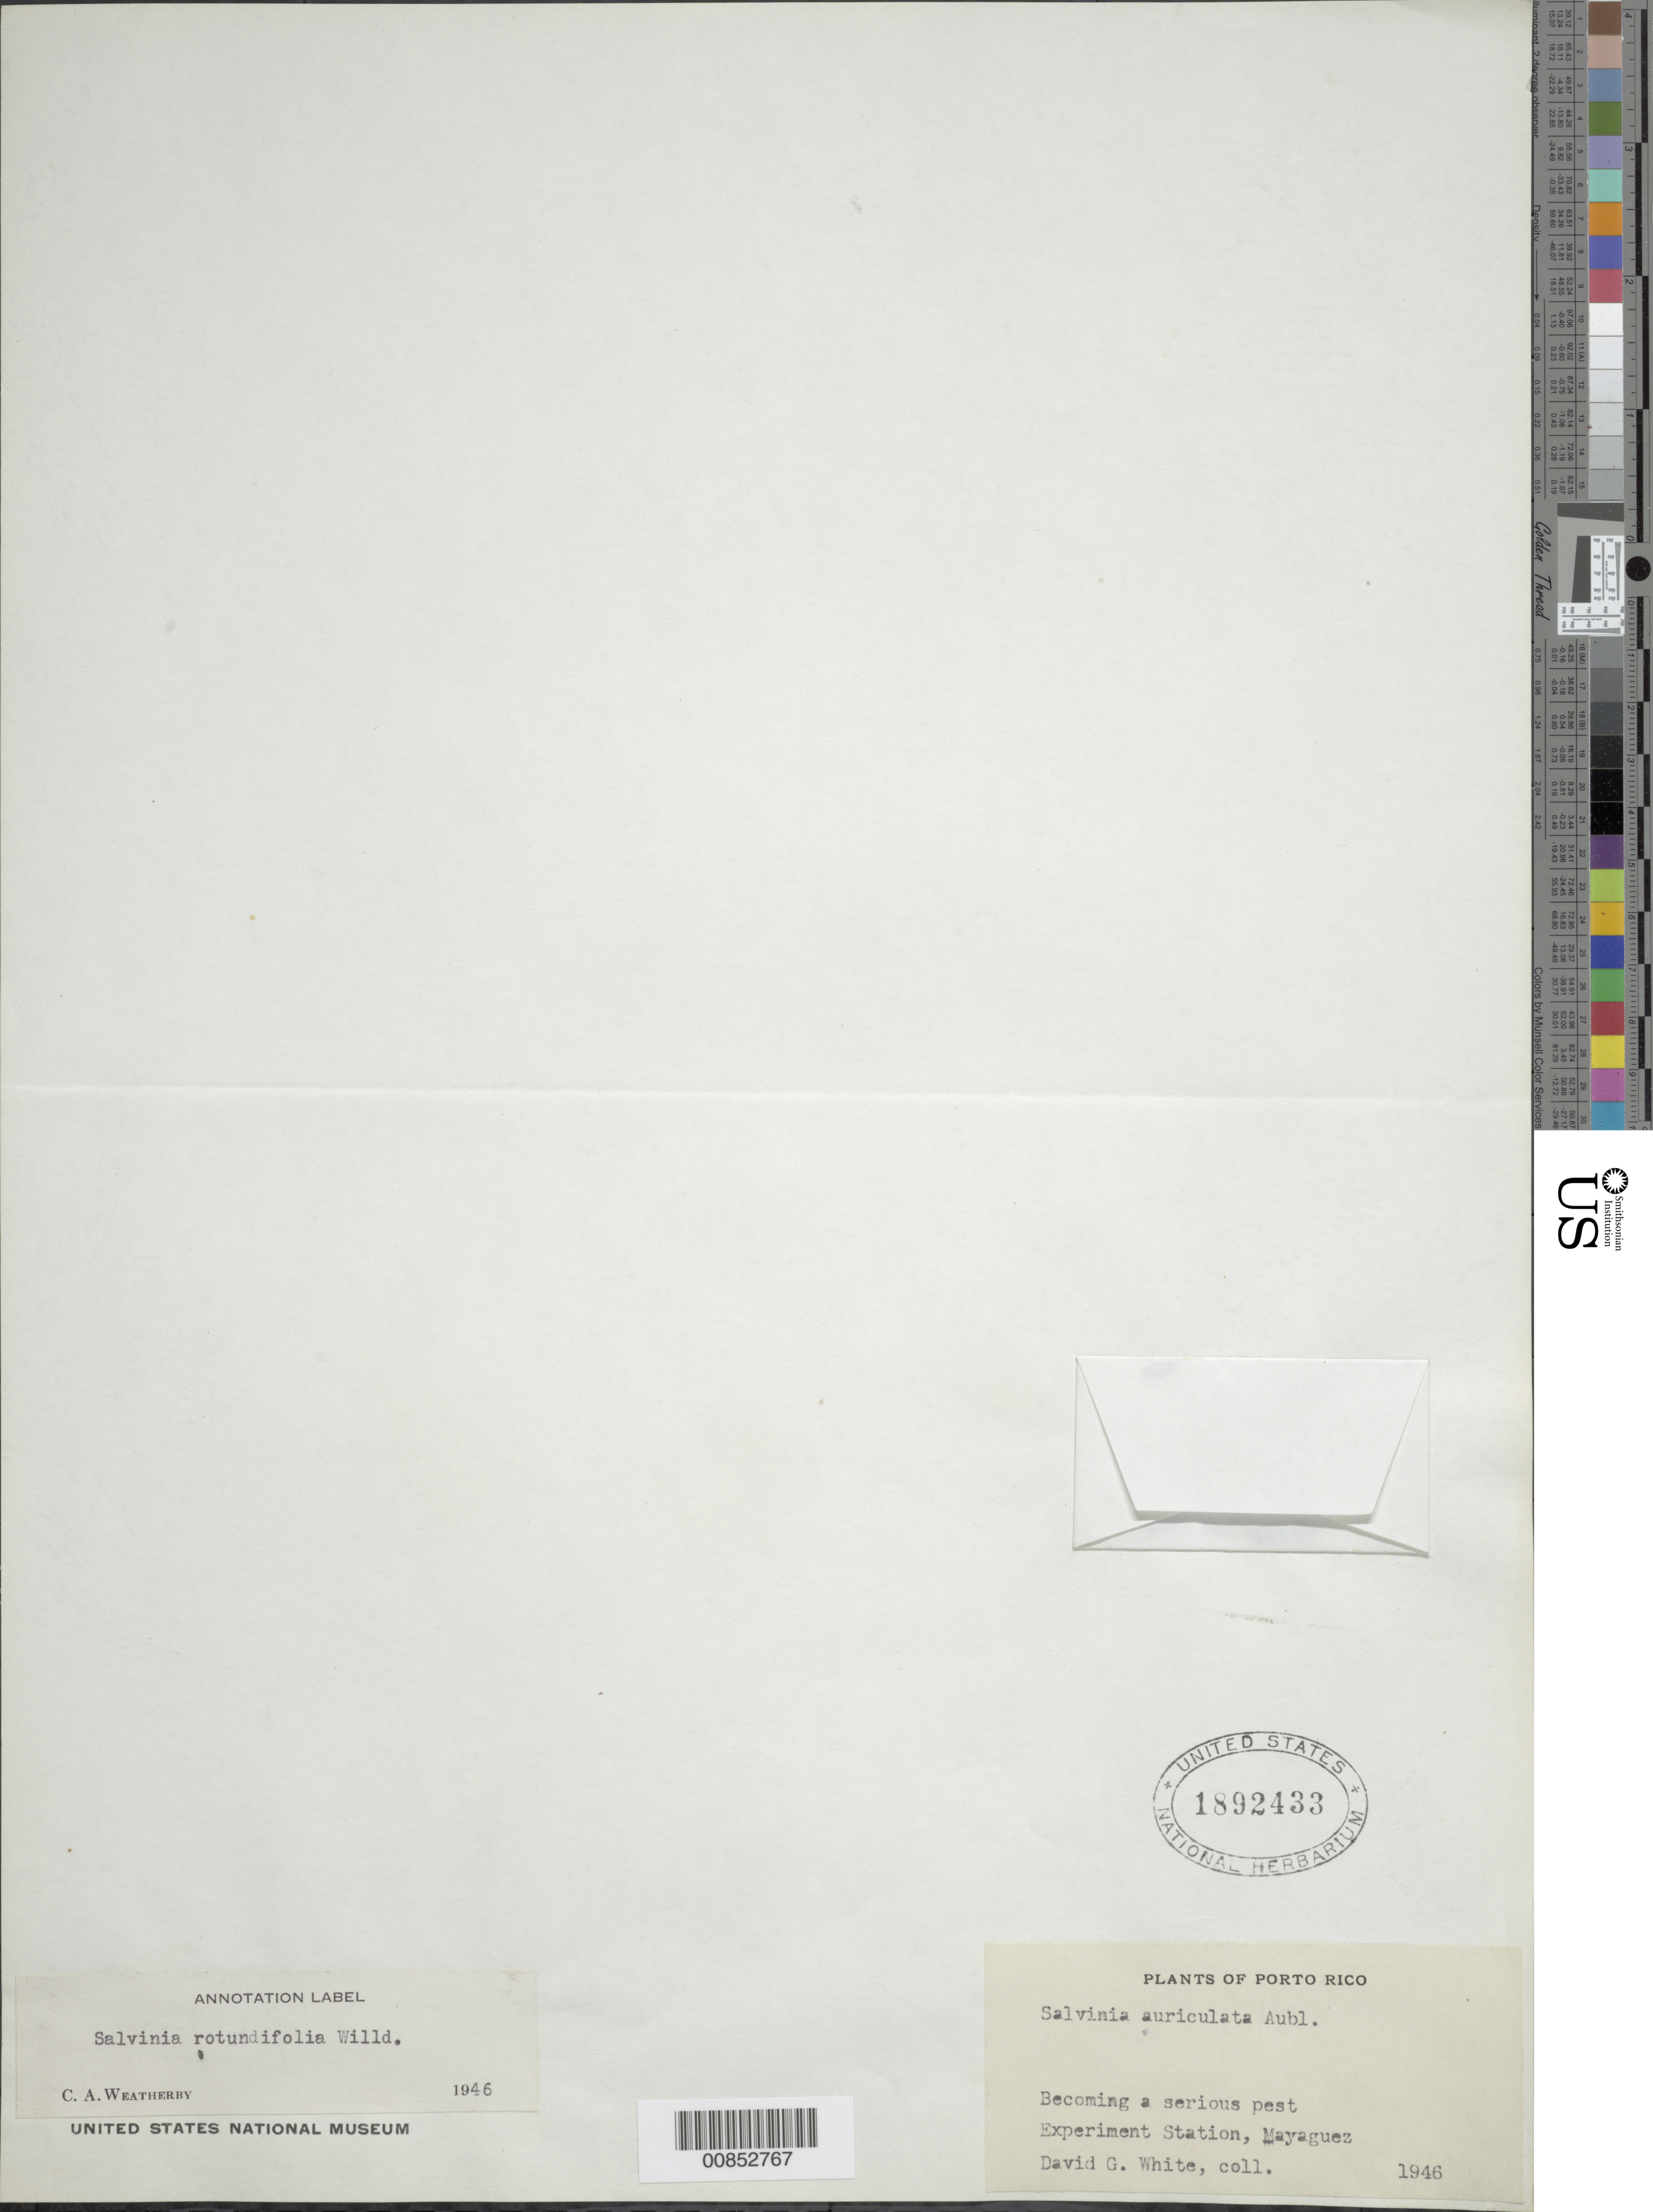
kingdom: Plantae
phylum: Tracheophyta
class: Polypodiopsida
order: Salviniales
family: Salviniaceae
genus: Salvinia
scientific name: Salvinia minima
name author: Baker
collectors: D. White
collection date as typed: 1946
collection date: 1946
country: Puerto Rico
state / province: Mayagüez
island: Puerto Rico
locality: Mayaguez, Experiment Station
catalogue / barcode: US 1892433